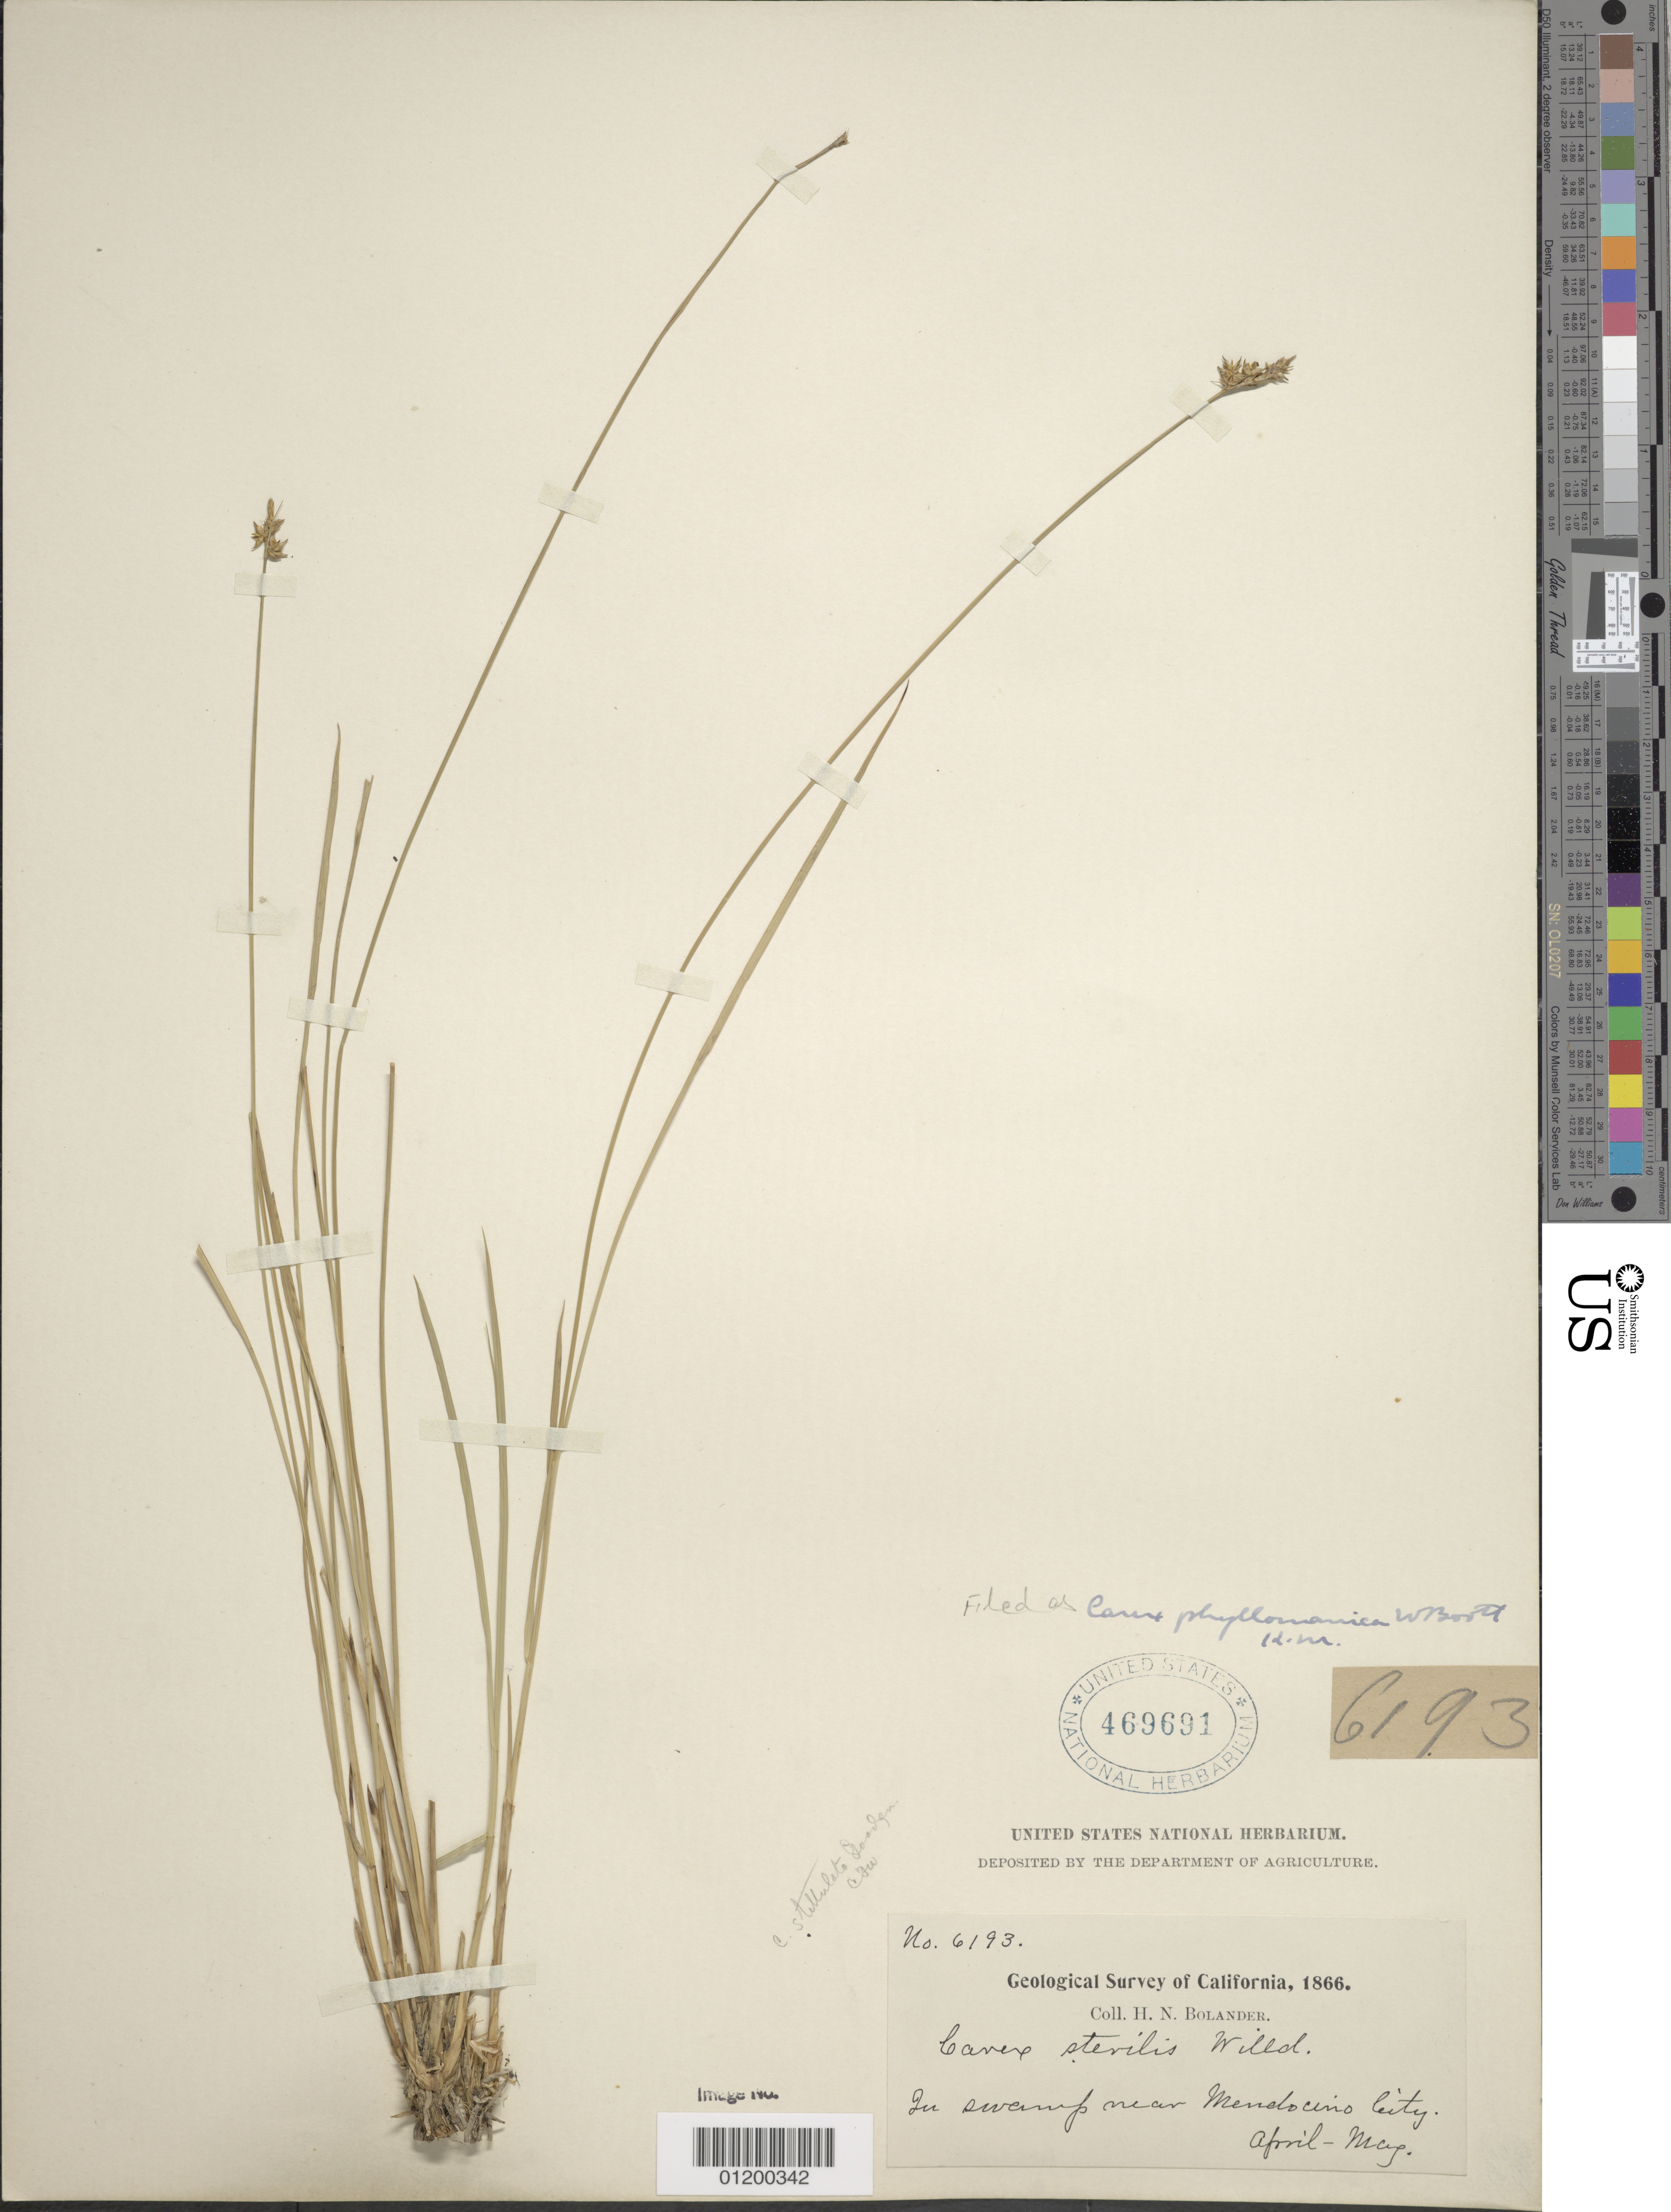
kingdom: Plantae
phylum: Tracheophyta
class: Liliopsida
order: Poales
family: Cyperaceae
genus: Carex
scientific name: Carex echinata subsp. phyllomanica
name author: (W. Boott) Reznicek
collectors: H. Bolander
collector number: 6193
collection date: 1866-04/1866-05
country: United States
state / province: California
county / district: Mendocino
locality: In swamp near Mendocino City.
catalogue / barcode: US 469691